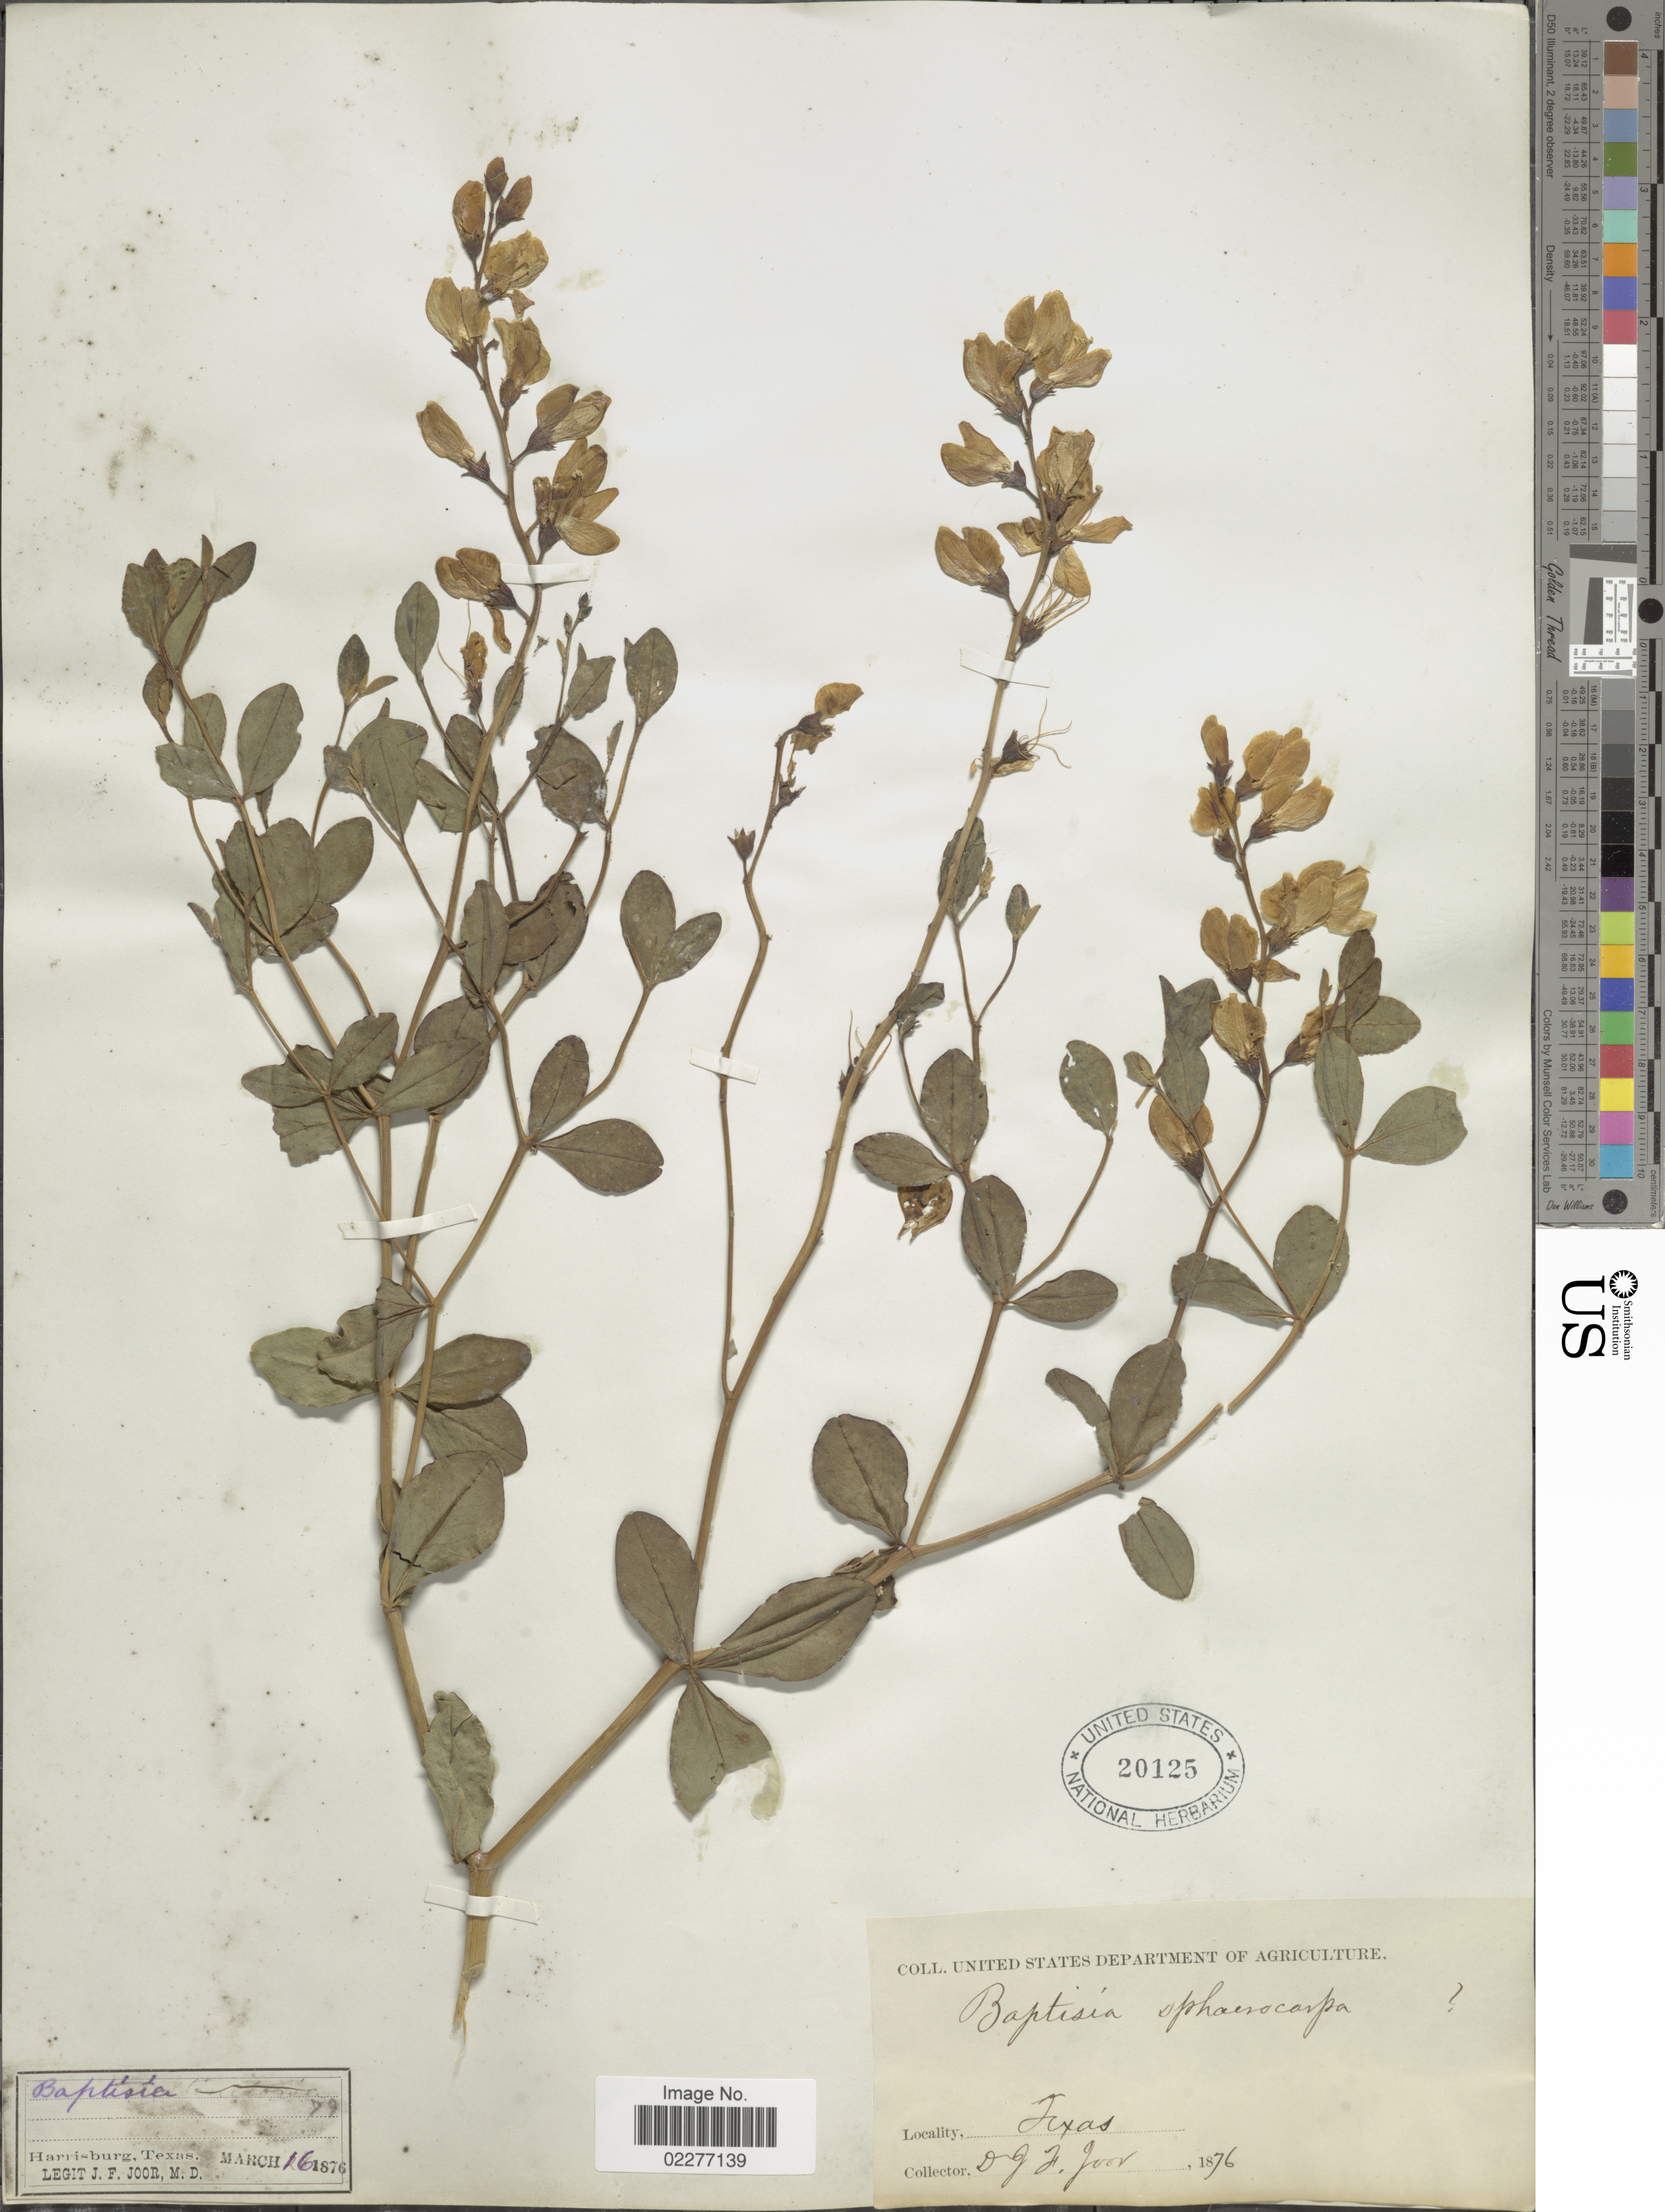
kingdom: Plantae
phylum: Tracheophyta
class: Magnoliopsida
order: Fabales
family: Fabaceae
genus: Baptisia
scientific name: Baptisia viridis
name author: Larisey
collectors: J. F. Joor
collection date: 1876-03-16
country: United States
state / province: Texas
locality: Harrisburg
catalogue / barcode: US 20125